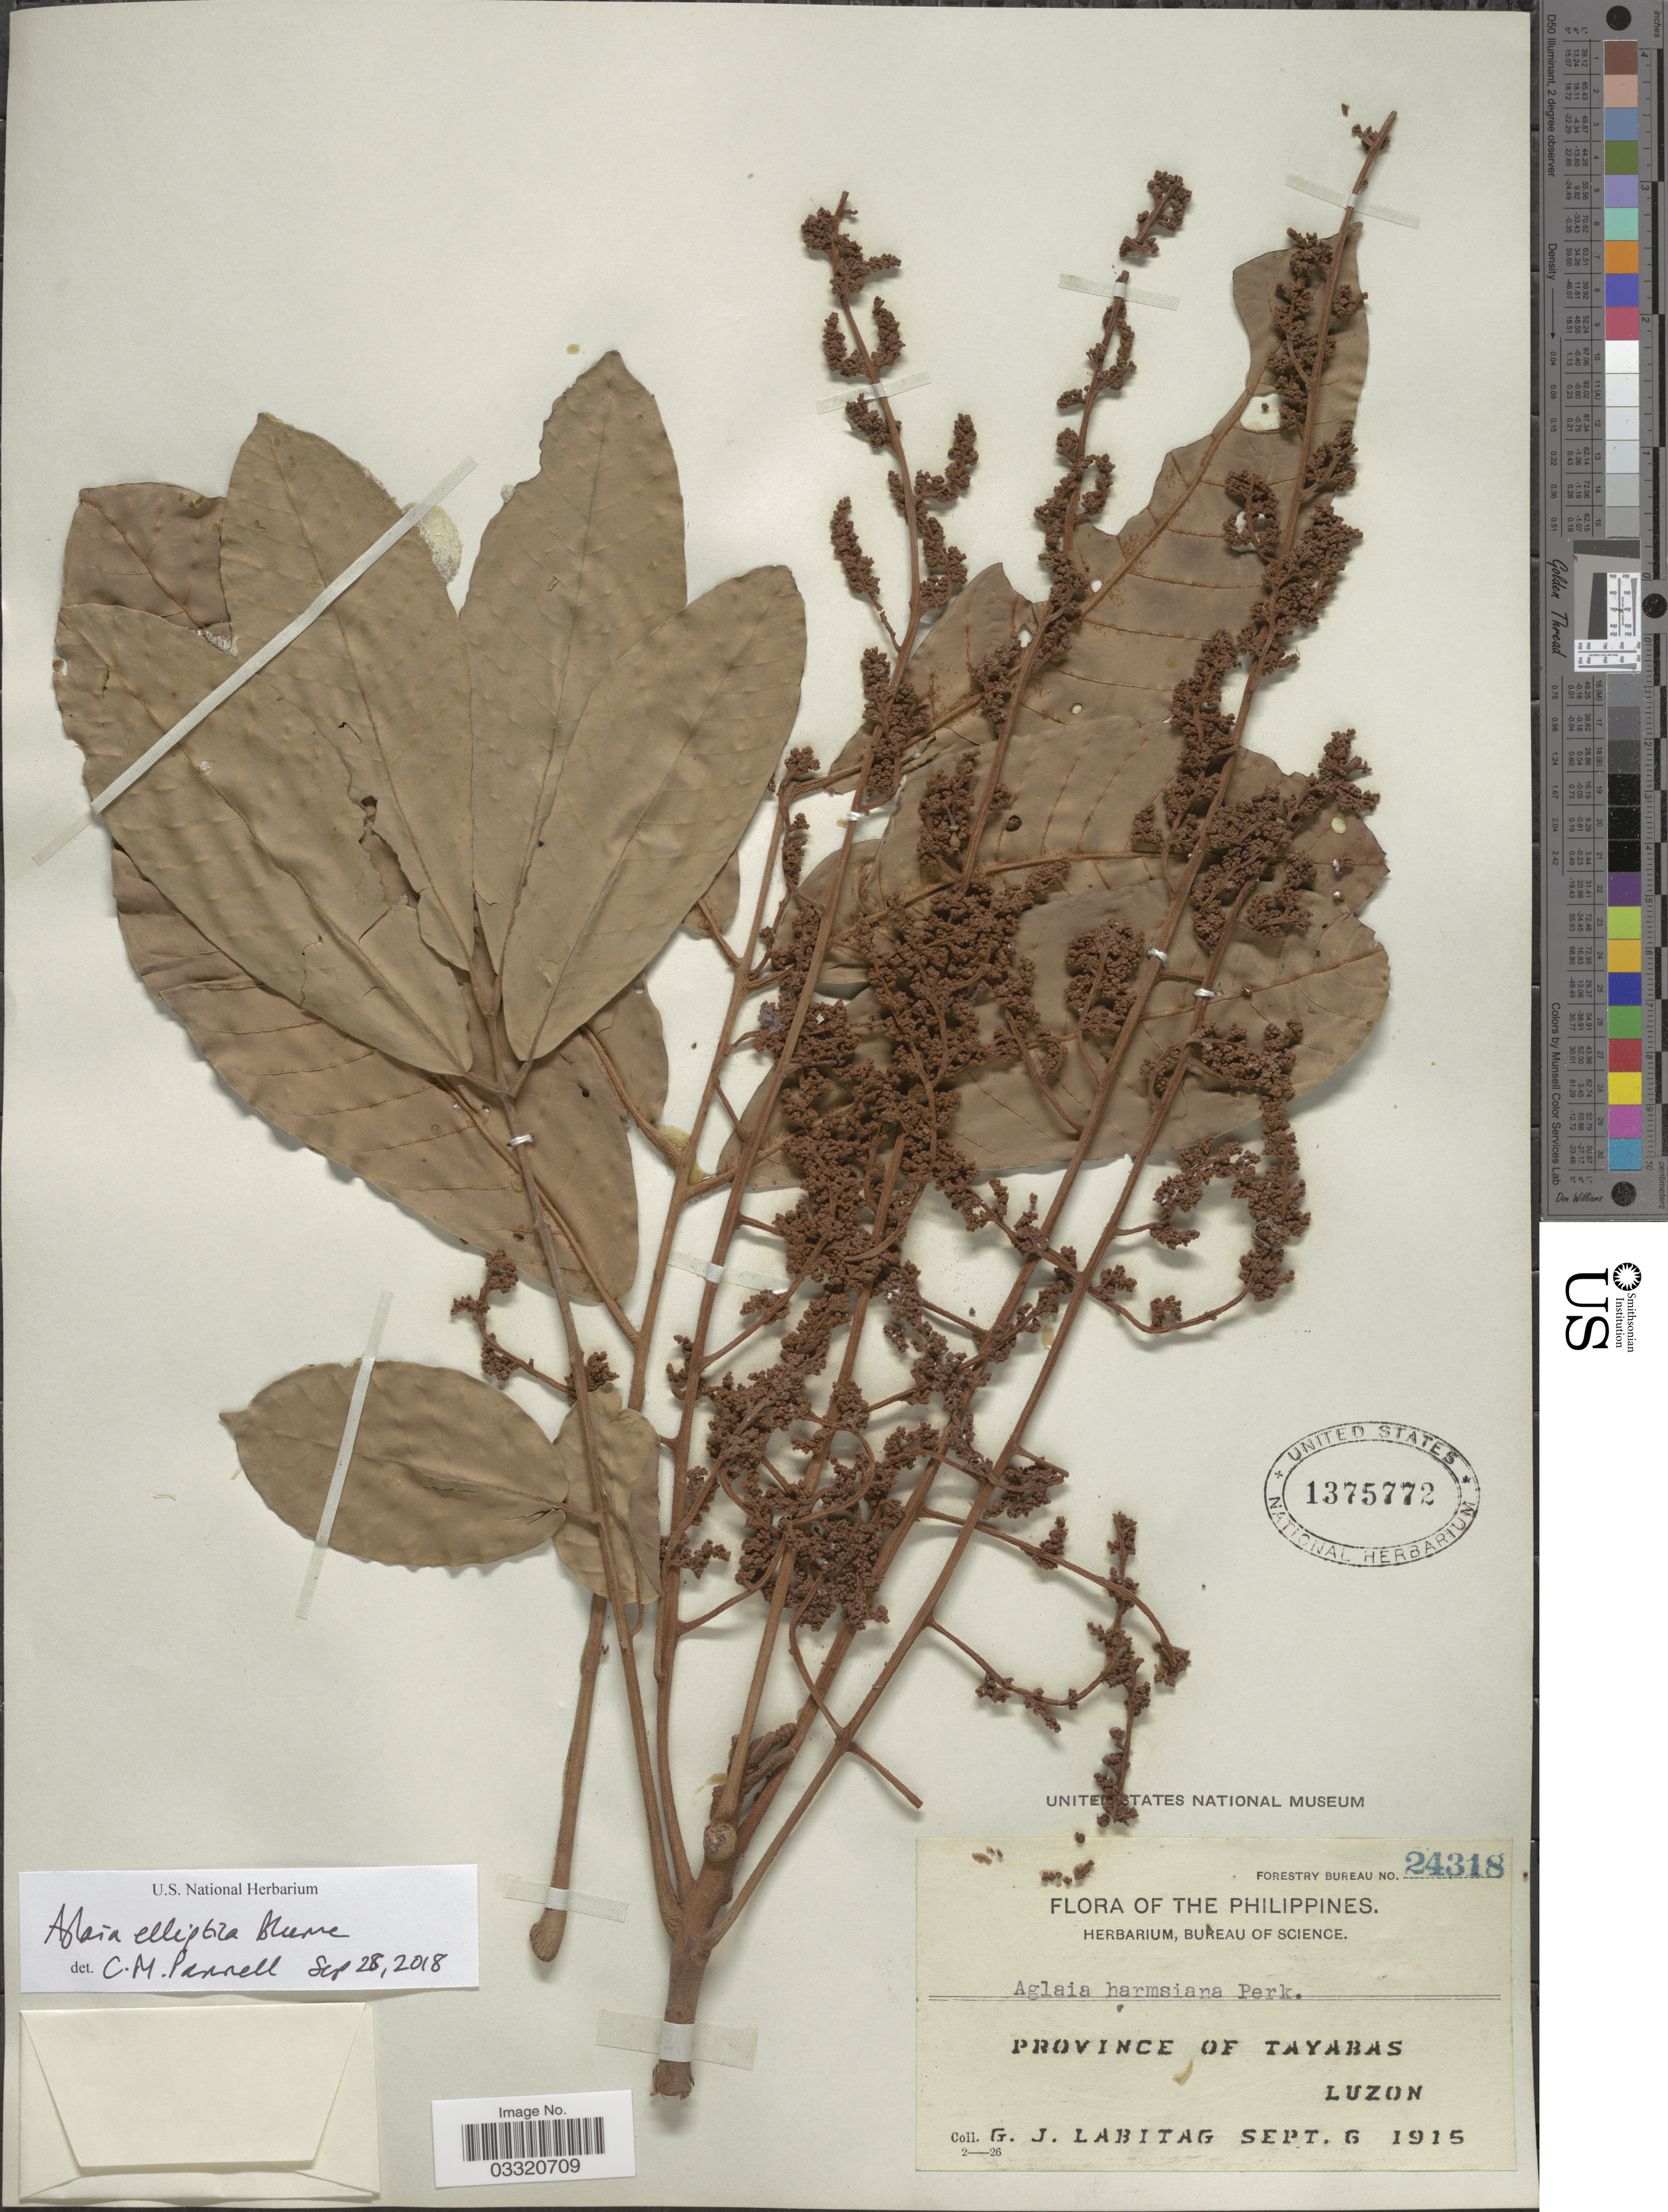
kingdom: Plantae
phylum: Tracheophyta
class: Magnoliopsida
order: Sapindales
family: Meliaceae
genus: Aglaia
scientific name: Aglaia elliptica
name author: Blume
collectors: G. Labitag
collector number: Forestry Bureau 24318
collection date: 1915-09-06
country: Philippines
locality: Province of Tayabas, Luzon.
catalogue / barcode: US 1375772